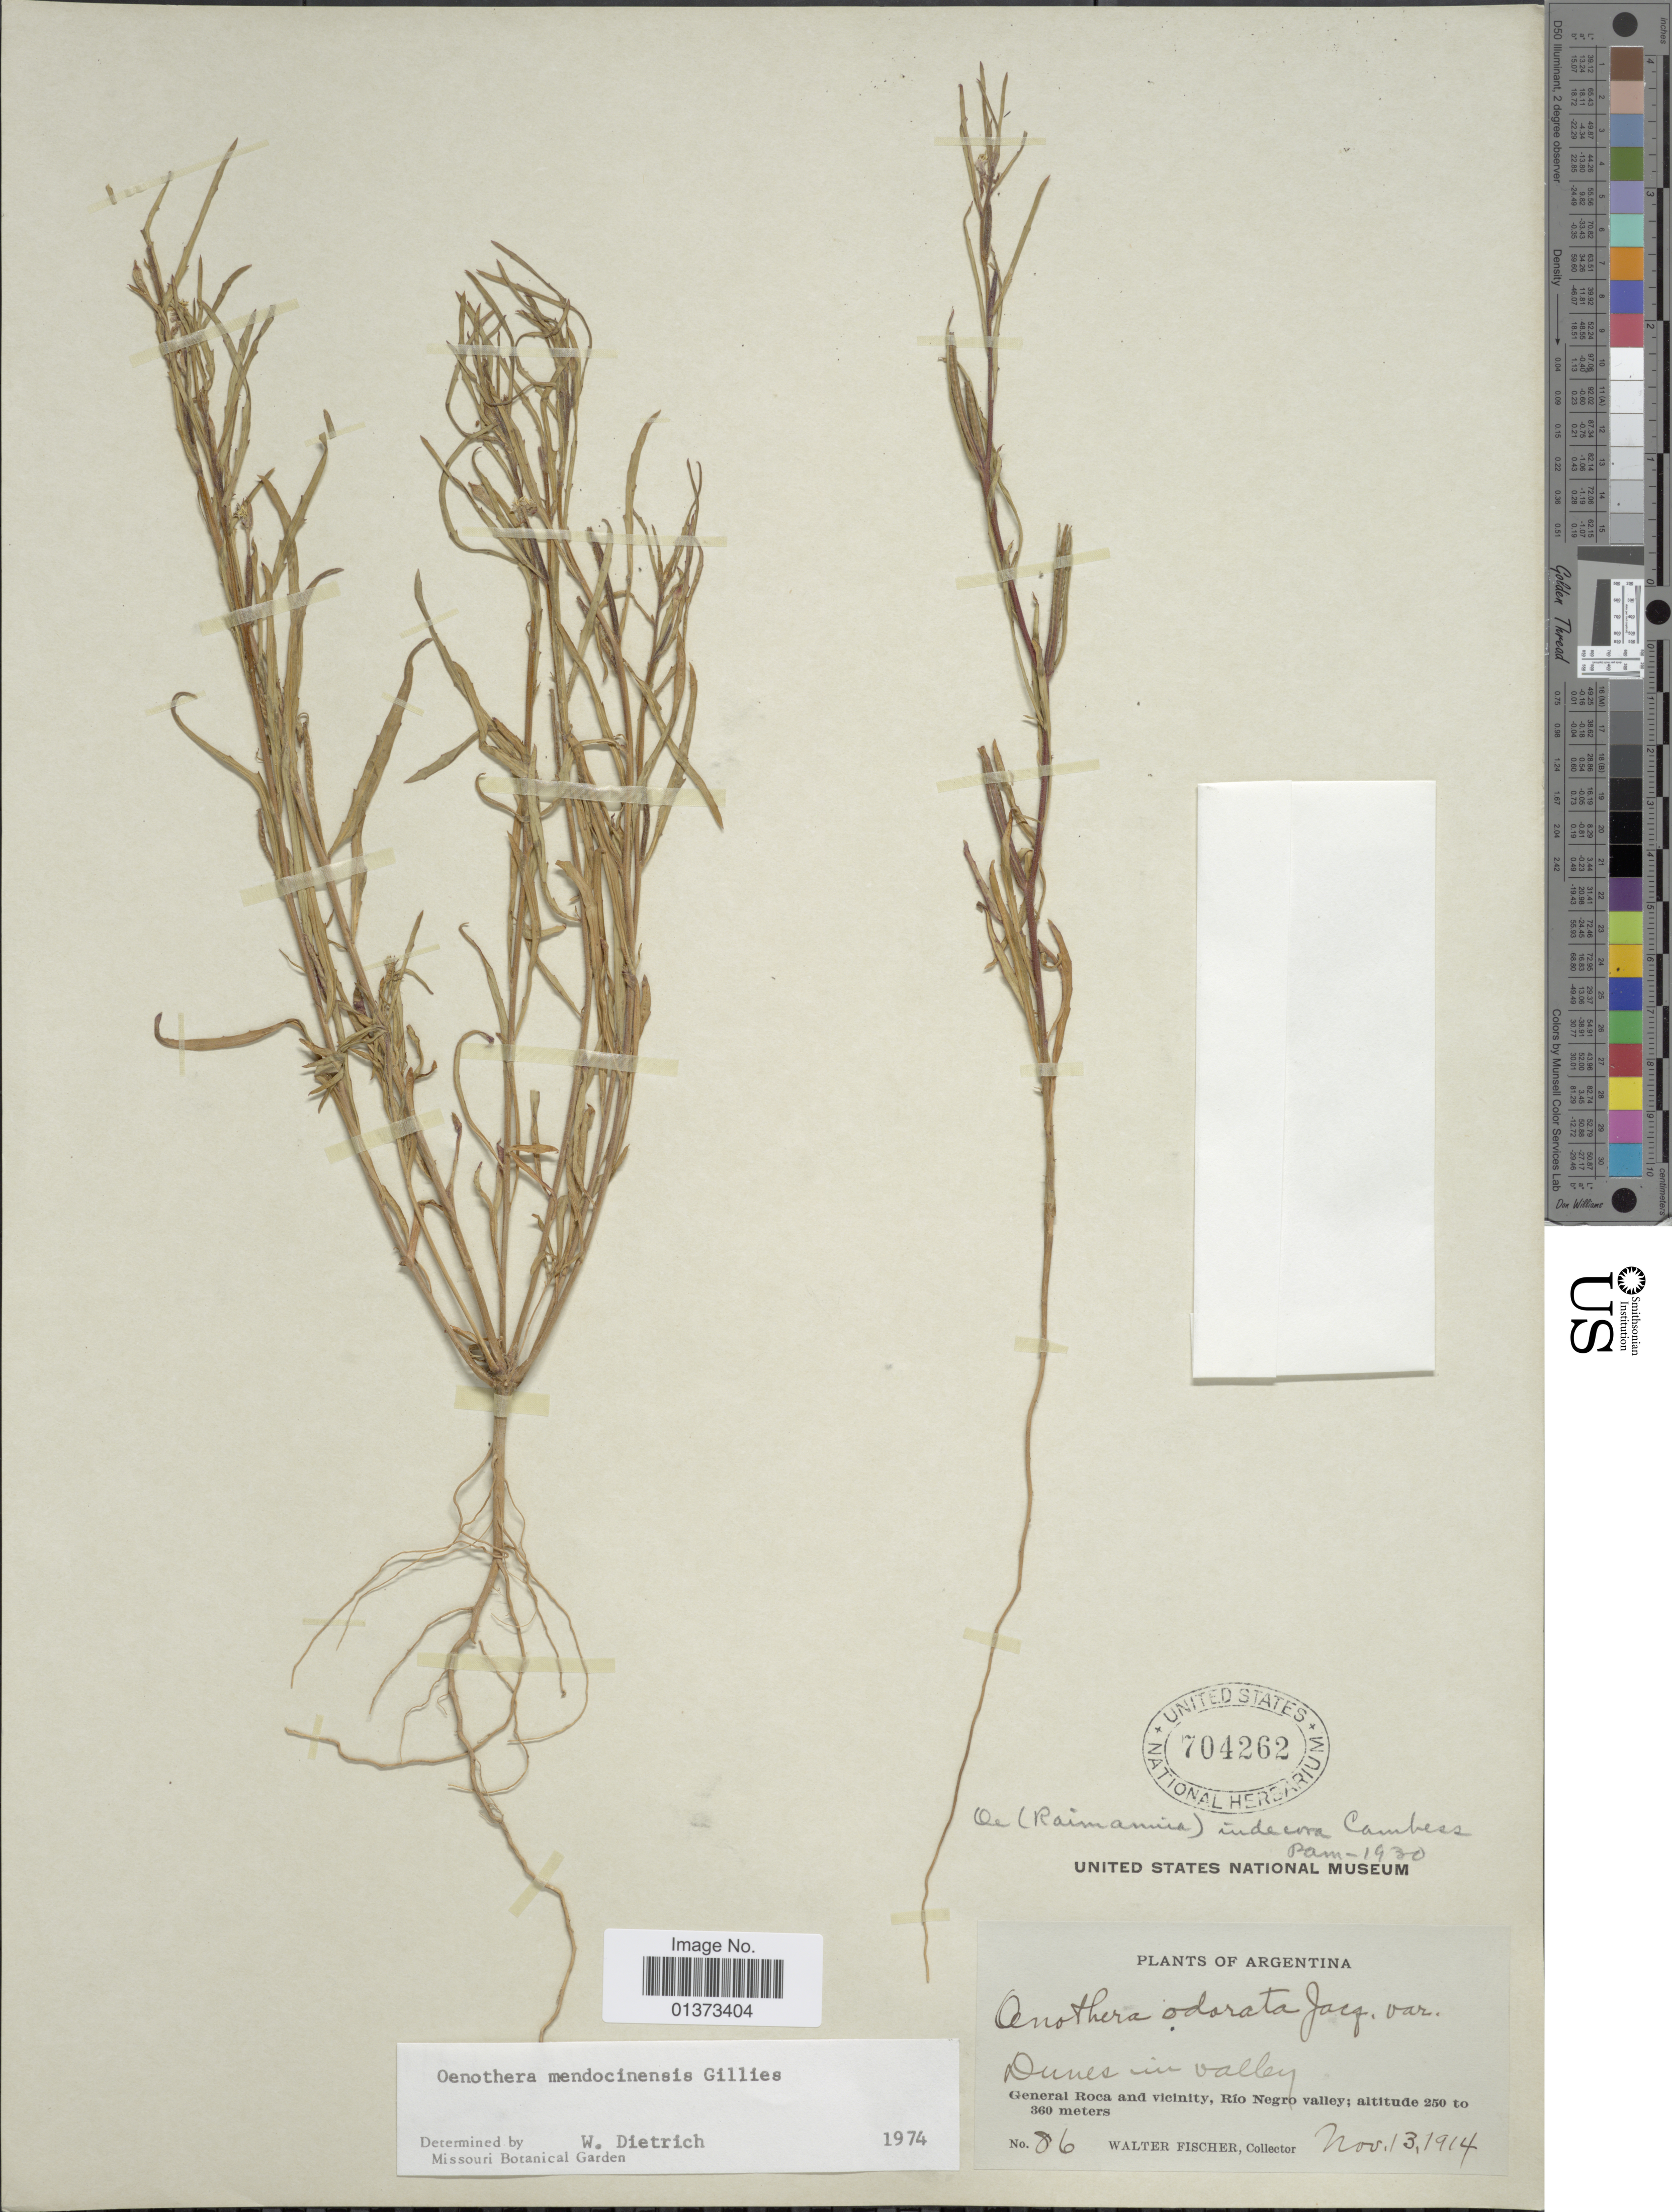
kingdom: Plantae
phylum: Tracheophyta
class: Magnoliopsida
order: Myrtales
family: Onagraceae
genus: Oenothera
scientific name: Oenothera mendocinensis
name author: Gillies ex Hook. & Arn.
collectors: W. Fischer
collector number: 86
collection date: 1914-11-13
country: Argentina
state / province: Rio Negro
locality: Dunes in valley, General Roca and vicinity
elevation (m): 250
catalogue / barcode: US 704262